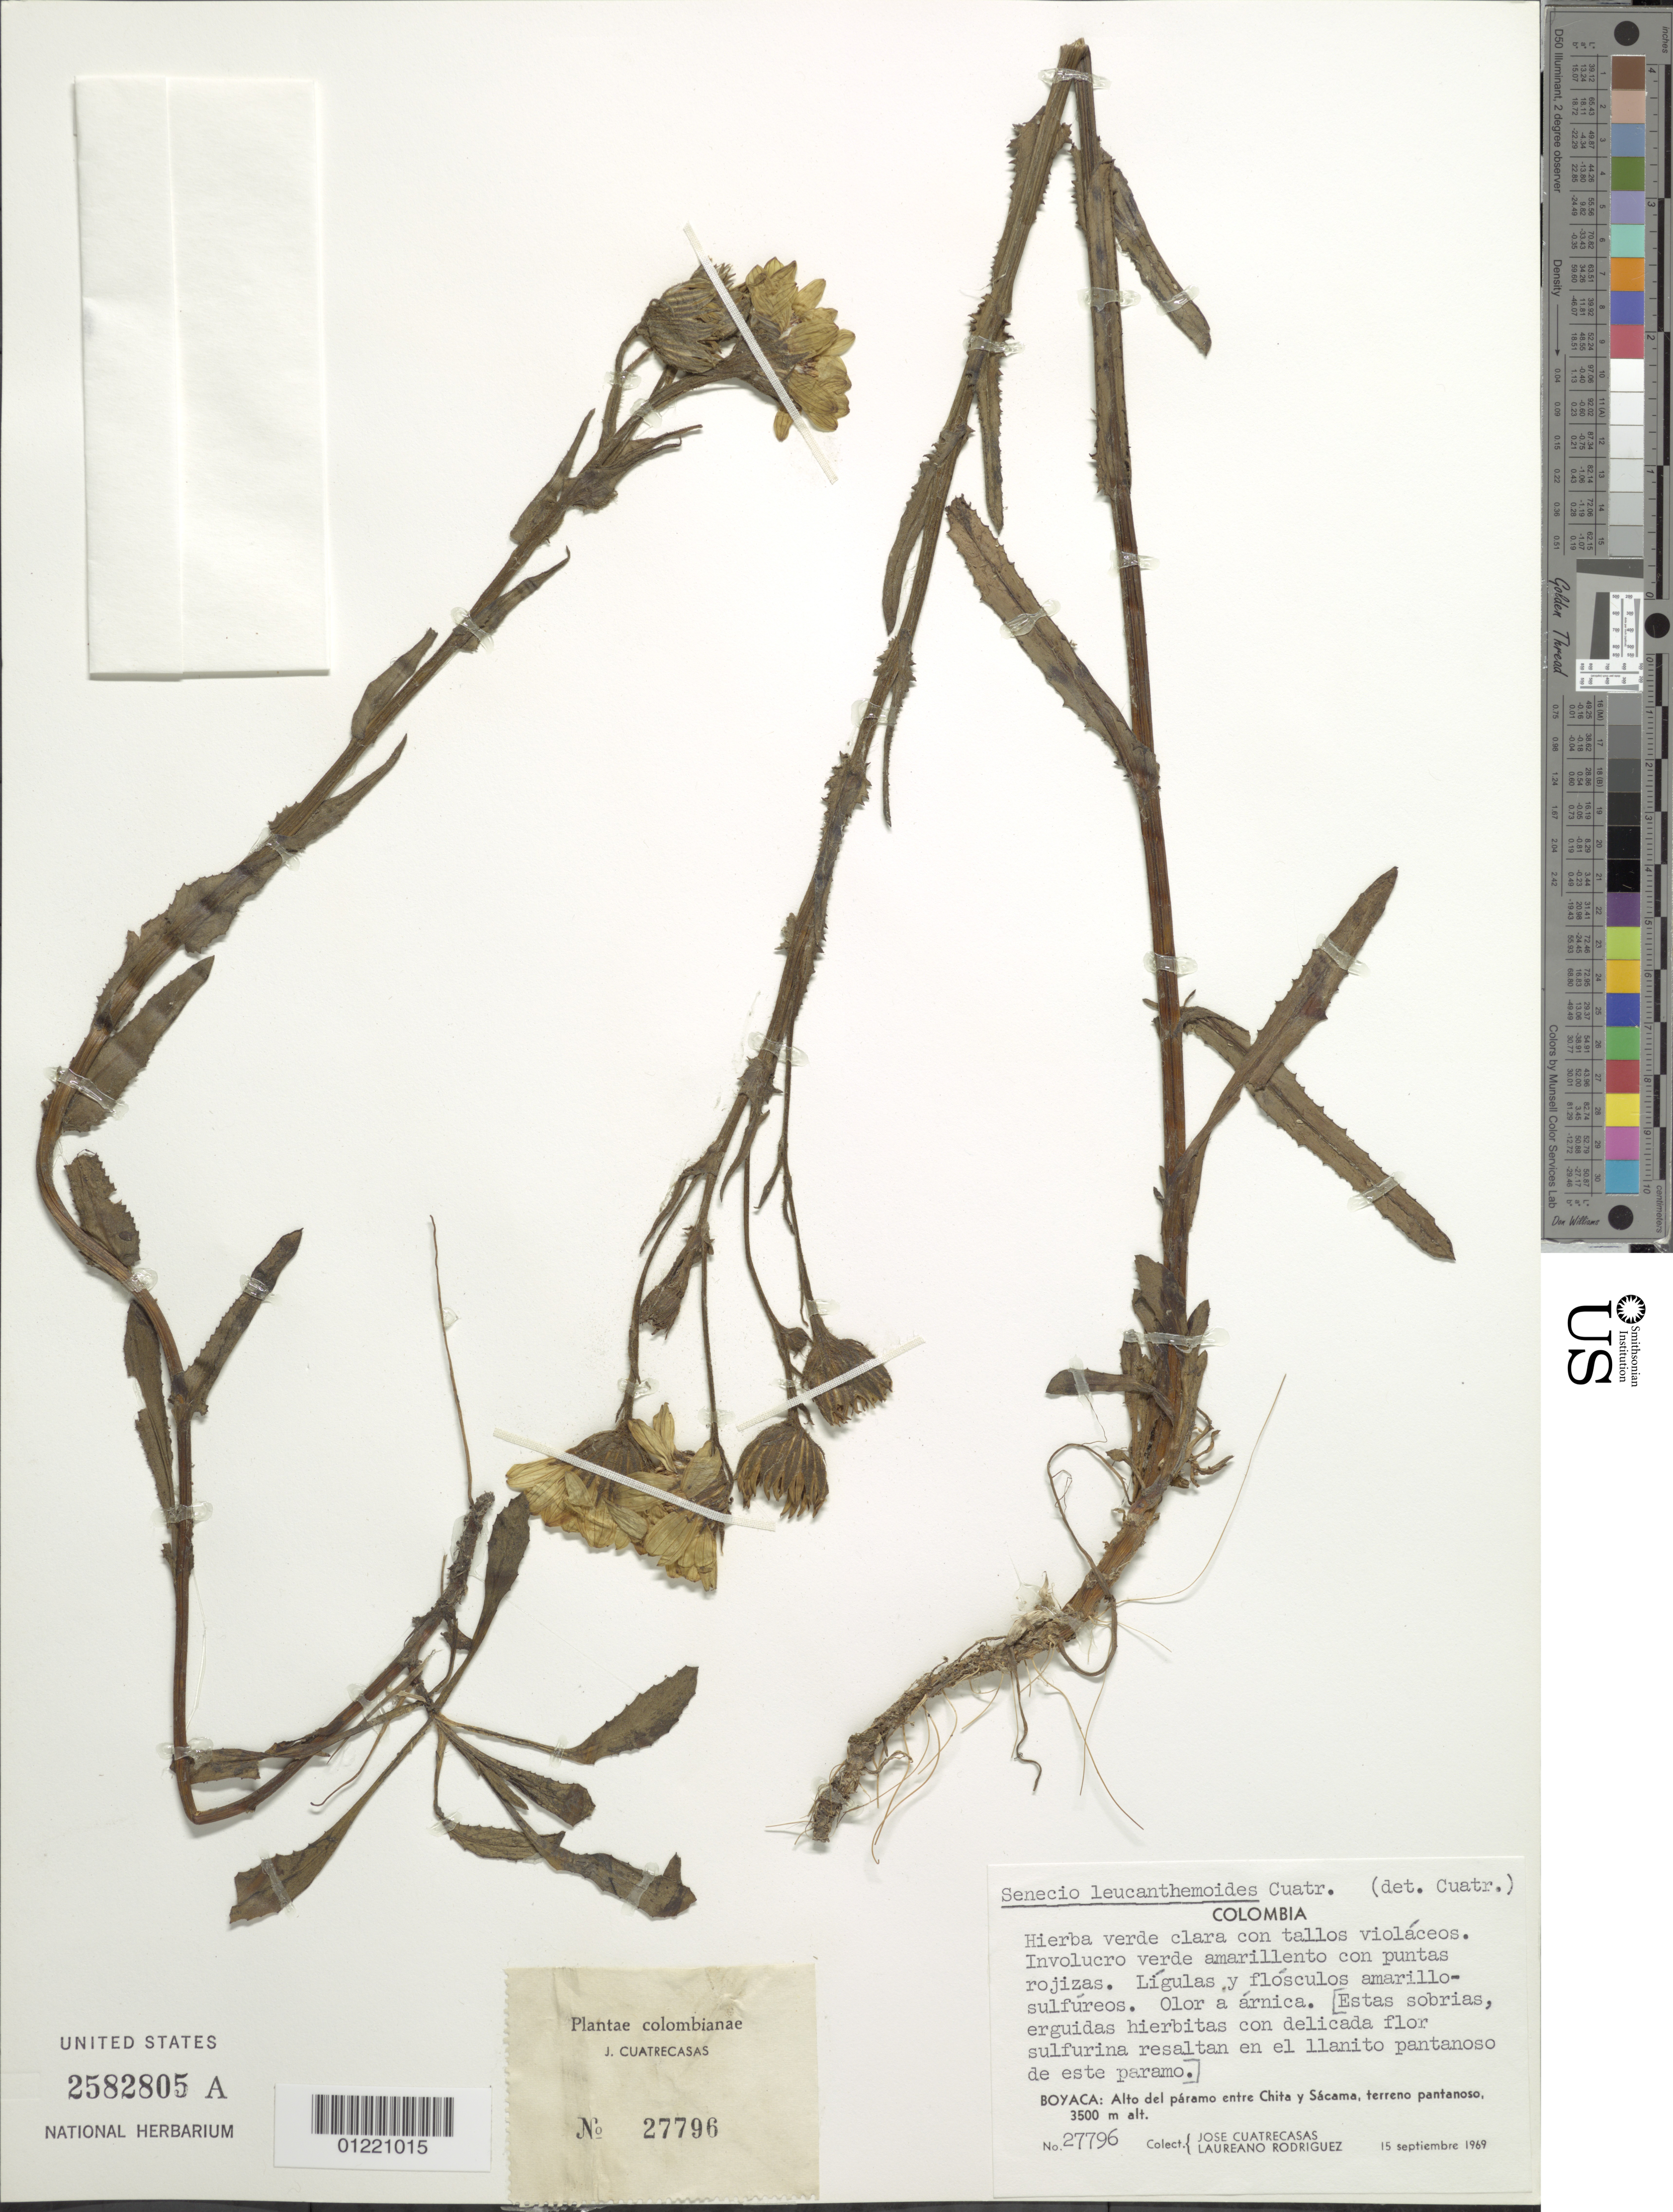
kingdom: Plantae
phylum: Tracheophyta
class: Magnoliopsida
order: Asterales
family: Asteraceae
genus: Senecio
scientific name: Senecio leucanthemioides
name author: Cuatrec.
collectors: J. Cuatrecasas & L. Rodriguez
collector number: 27796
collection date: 1969-09-15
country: Colombia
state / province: Boyacá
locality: Alto del paramo entre Chita y Sacama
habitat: terreno pantanoso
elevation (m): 3500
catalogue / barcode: US 2582805A